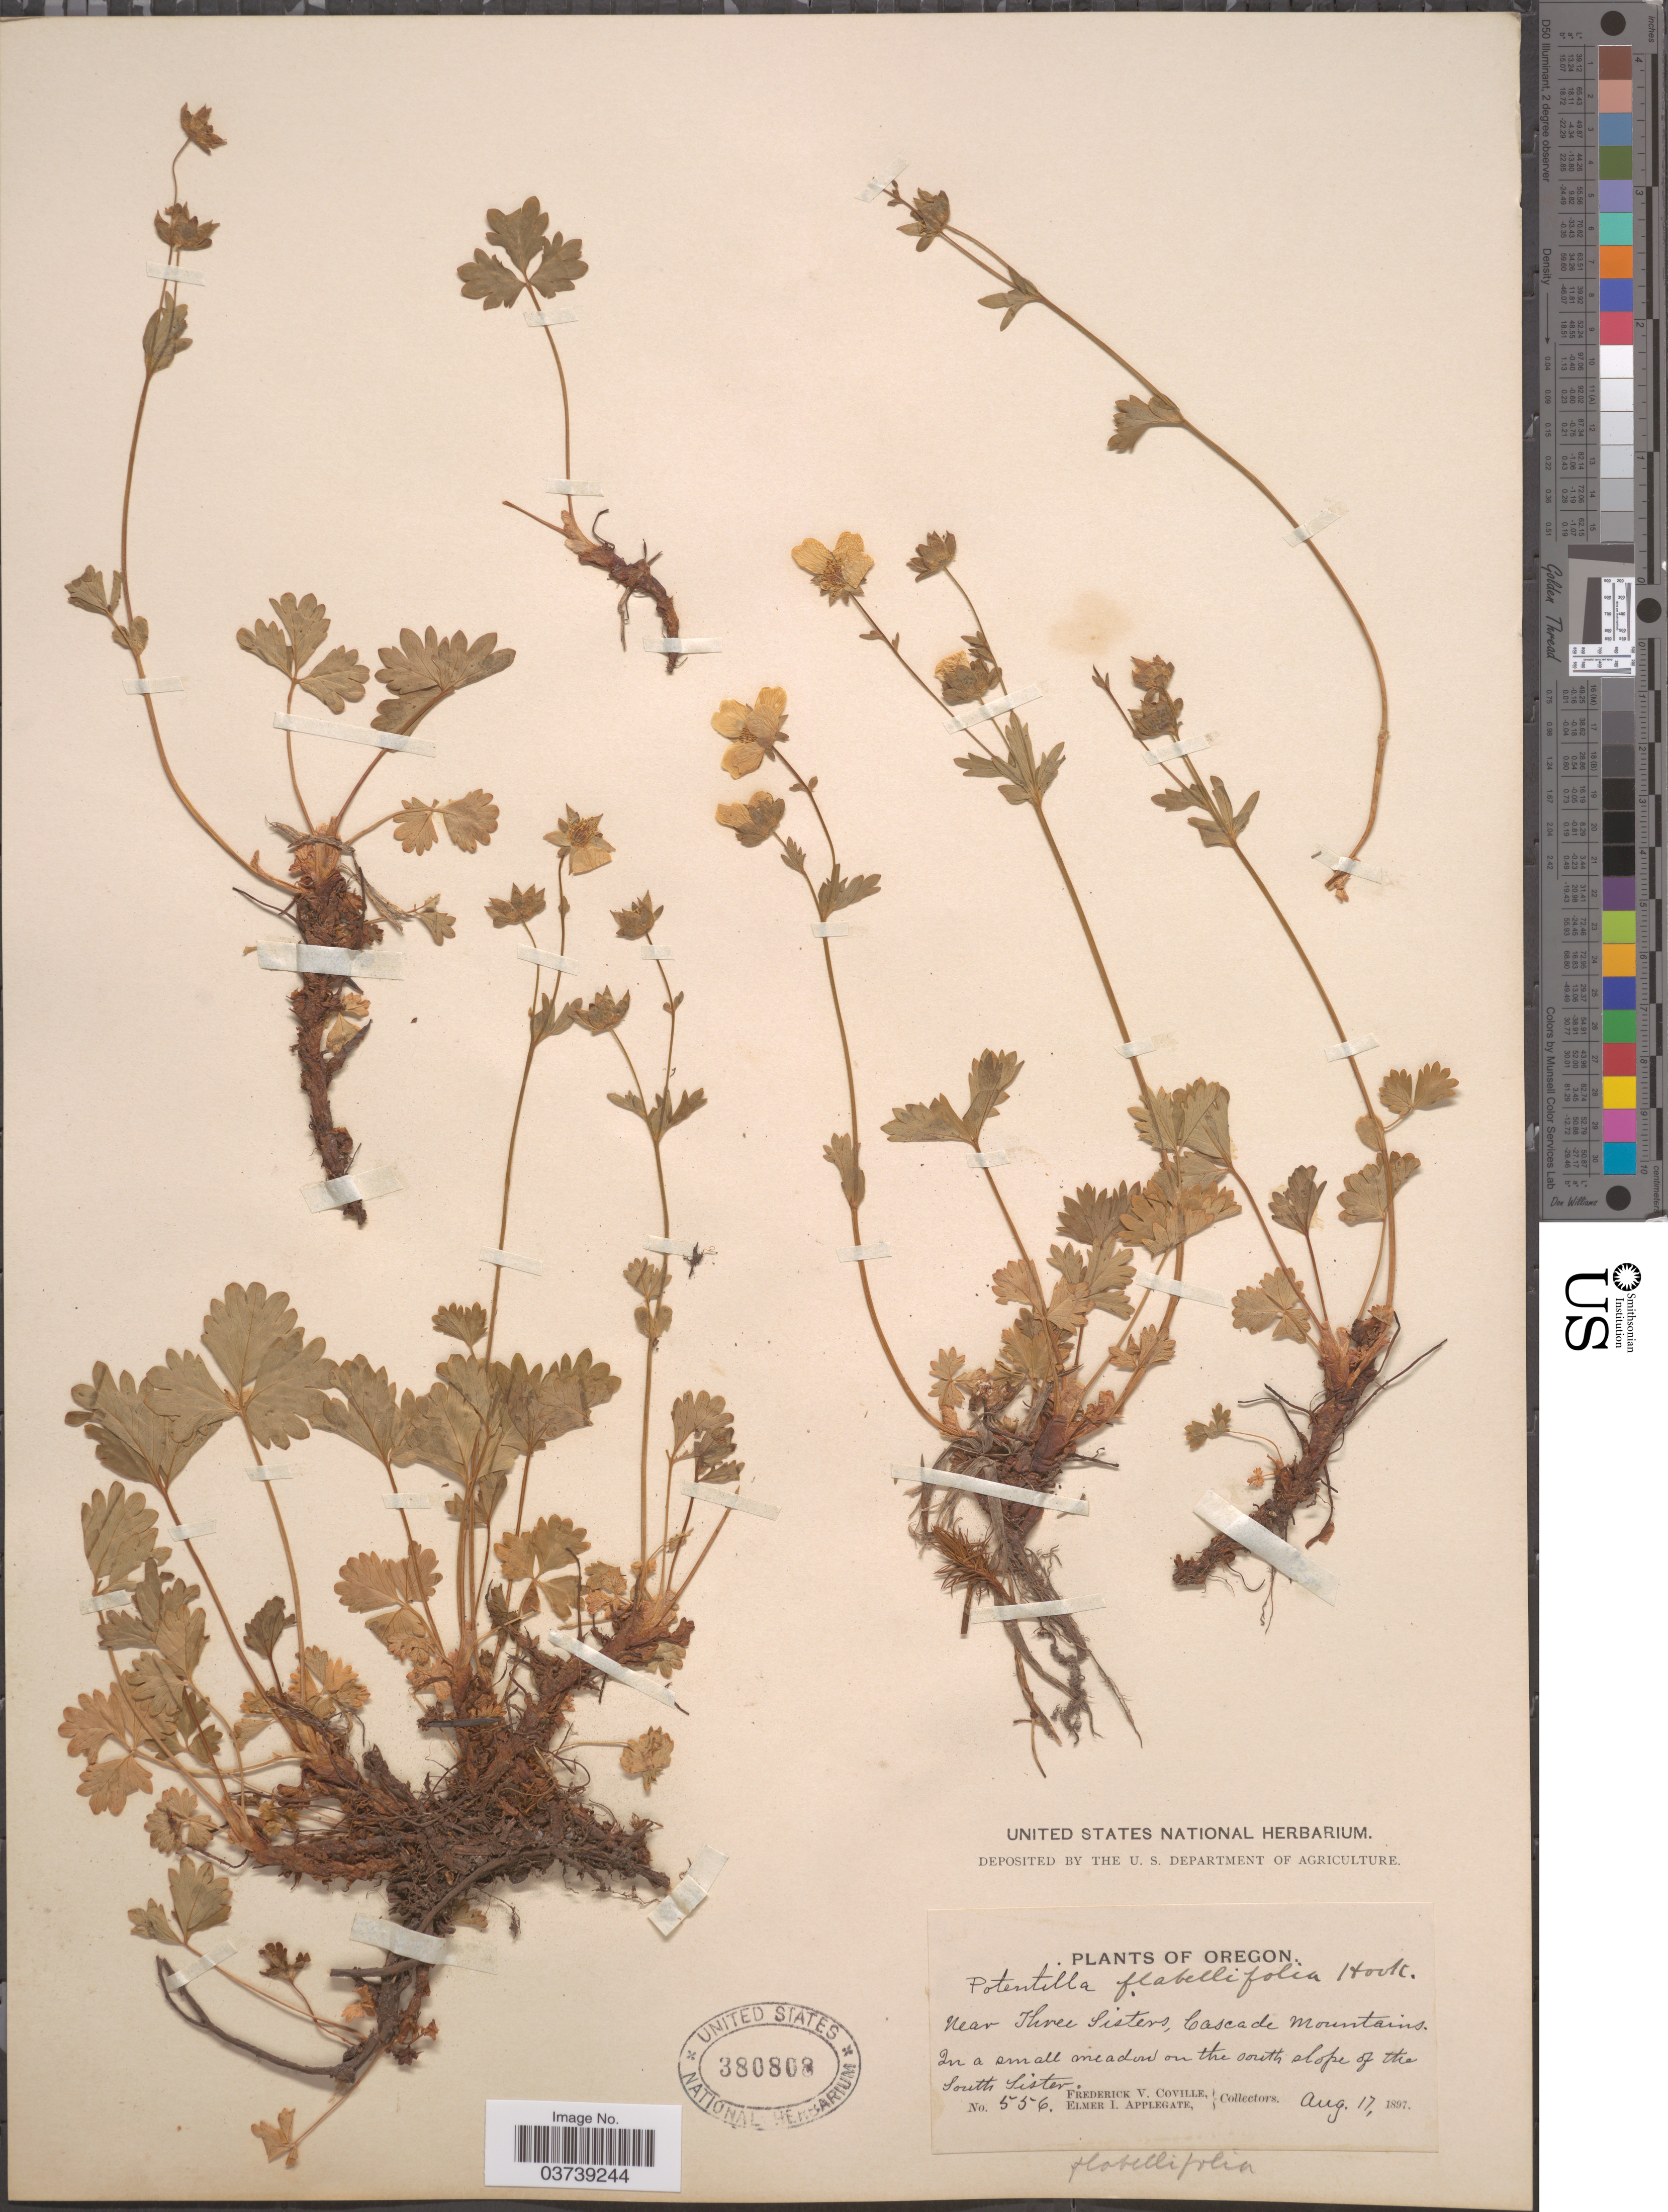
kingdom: Plantae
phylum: Tracheophyta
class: Magnoliopsida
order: Rosales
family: Rosaceae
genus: Potentilla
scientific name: Potentilla flabellifolia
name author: Hook. ex Torr. & A. Gray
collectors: F. V. Coville & E. I. Applegate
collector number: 556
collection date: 1897-08-17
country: United States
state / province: Oregon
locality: Near Three Sisters, Cascade Mountains. In a small meadow on the south slope of the South Sister.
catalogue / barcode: US 380808